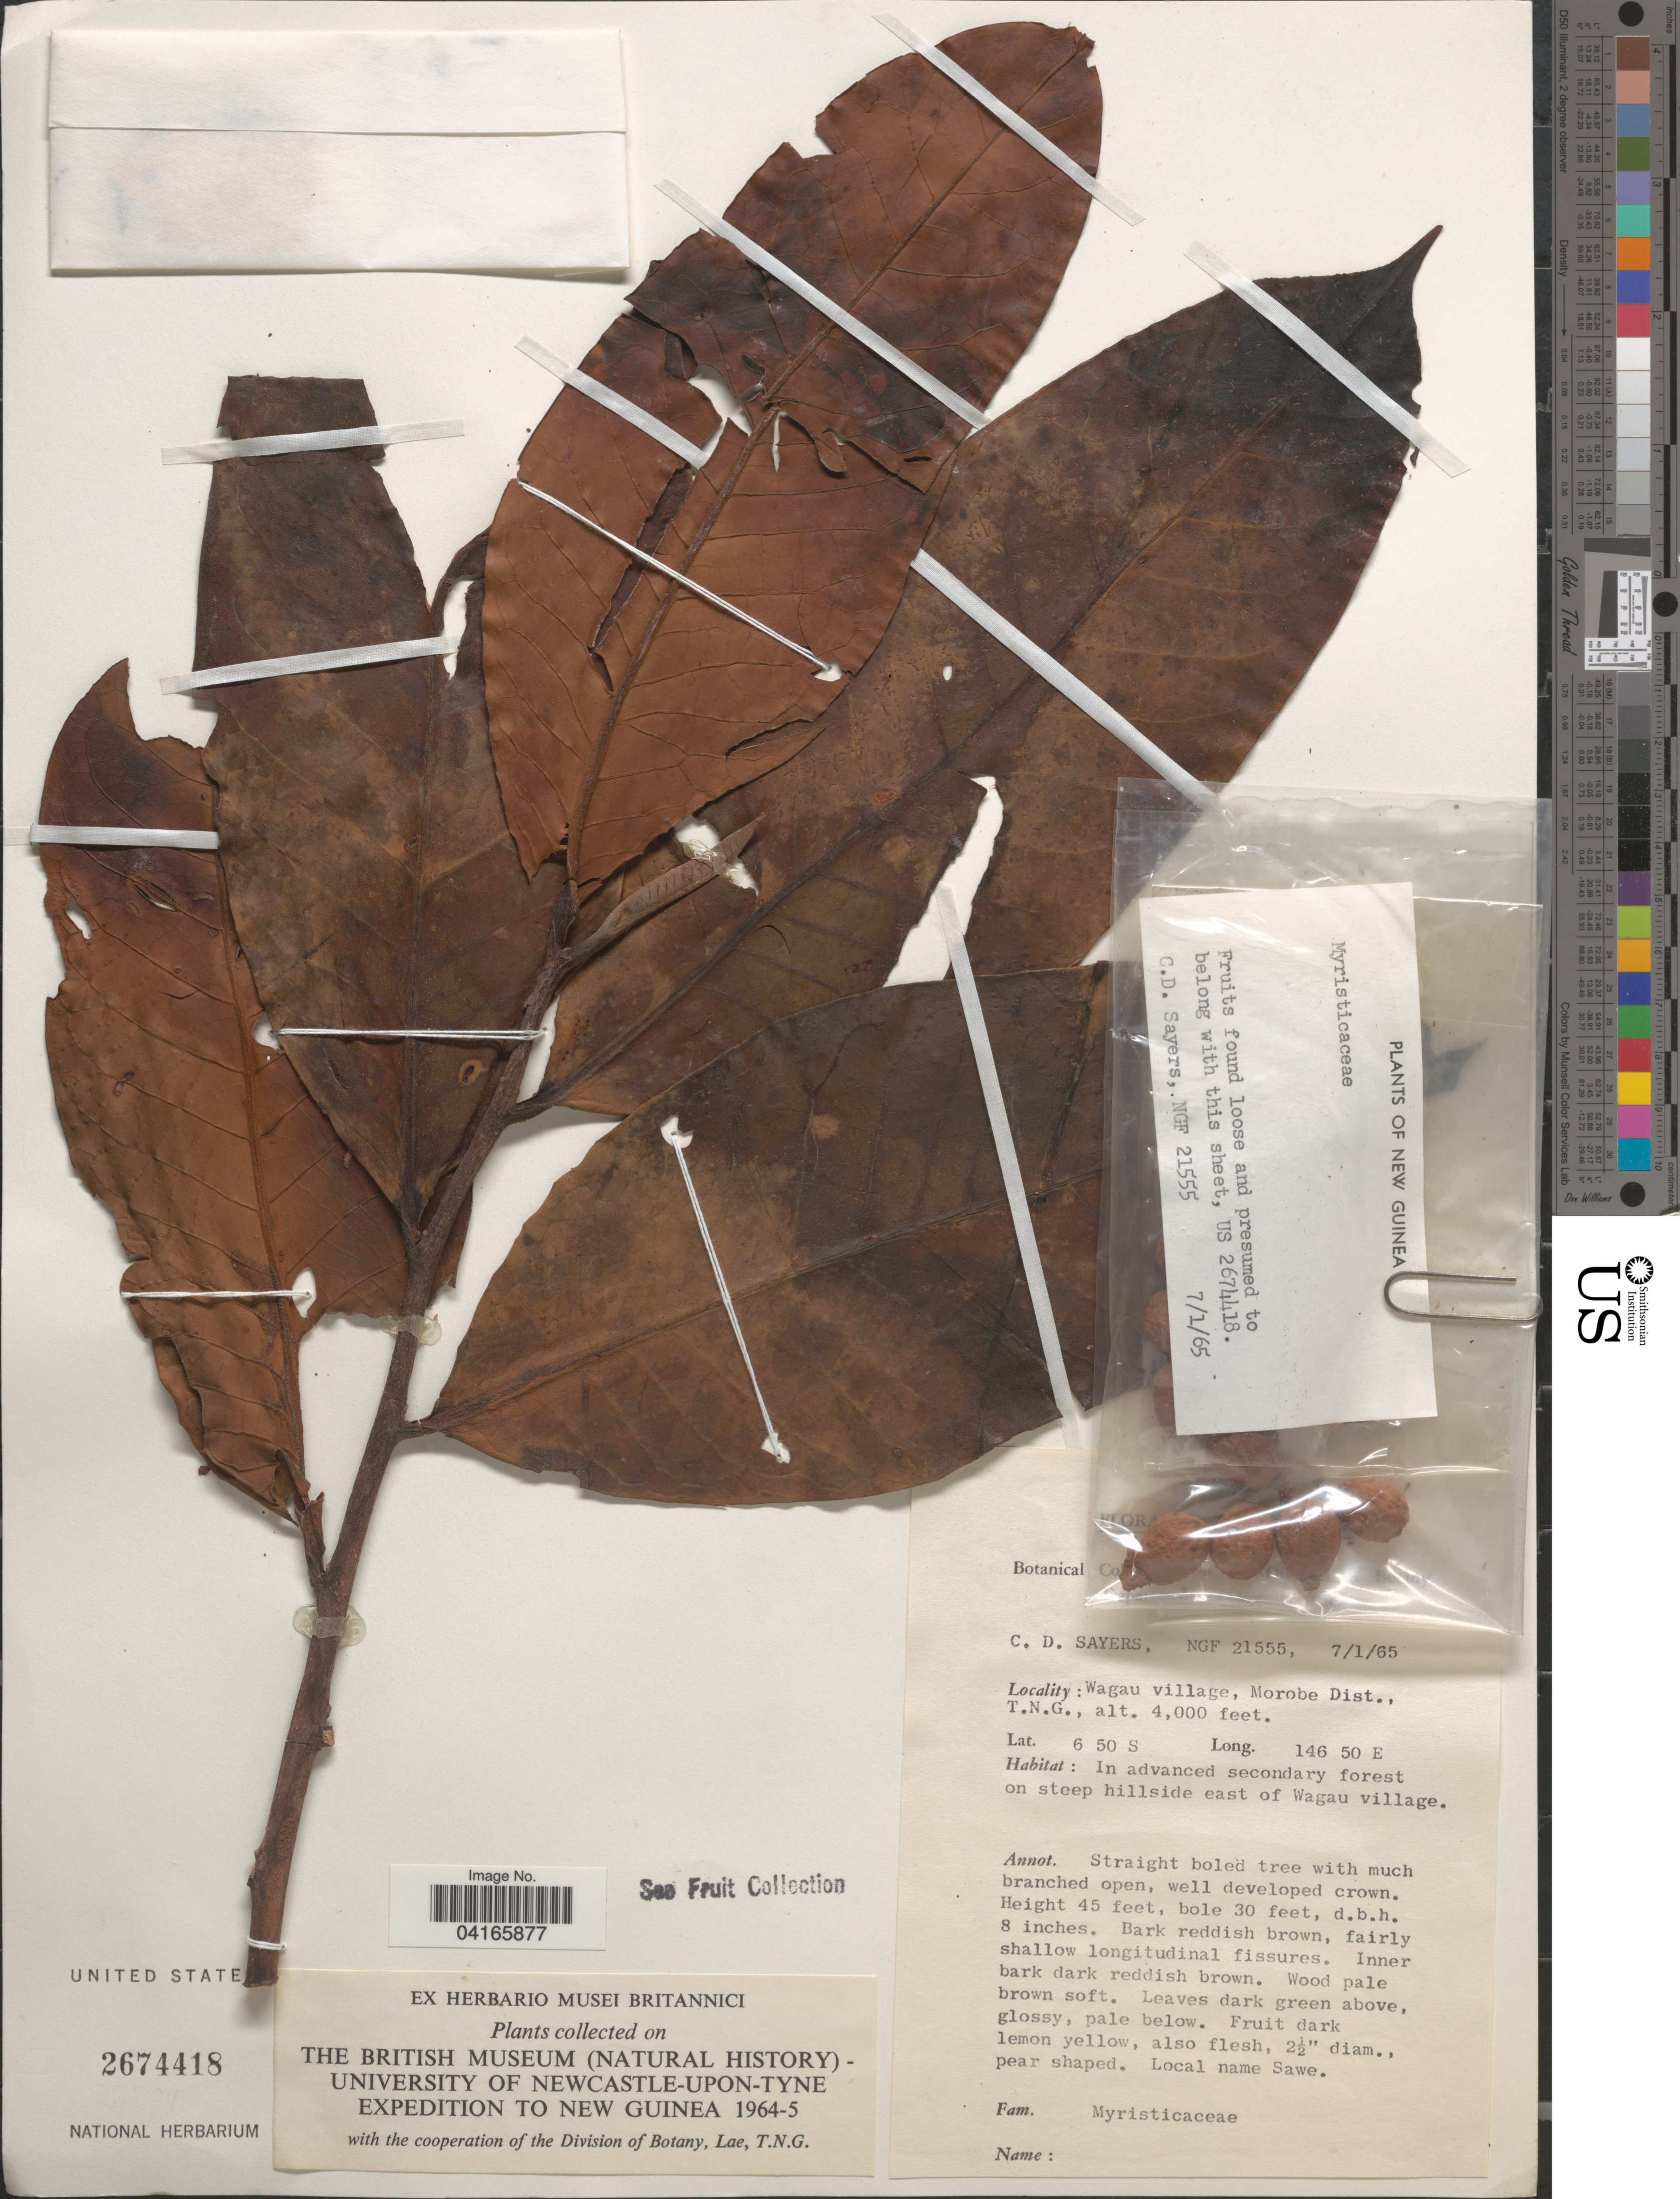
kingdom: Plantae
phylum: Tracheophyta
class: Magnoliopsida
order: Magnoliales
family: Myristicaceae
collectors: C. Sayers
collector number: NGF21555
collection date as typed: Transcribed d/m/y: 7/1/65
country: Papua New Guinea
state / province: Morobe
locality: [illegible text]. Wagau village, Morobe Dist., T.N.G. In advanced secondary forest on steep hillside east of Wagau village.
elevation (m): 1219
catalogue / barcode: US 2674418